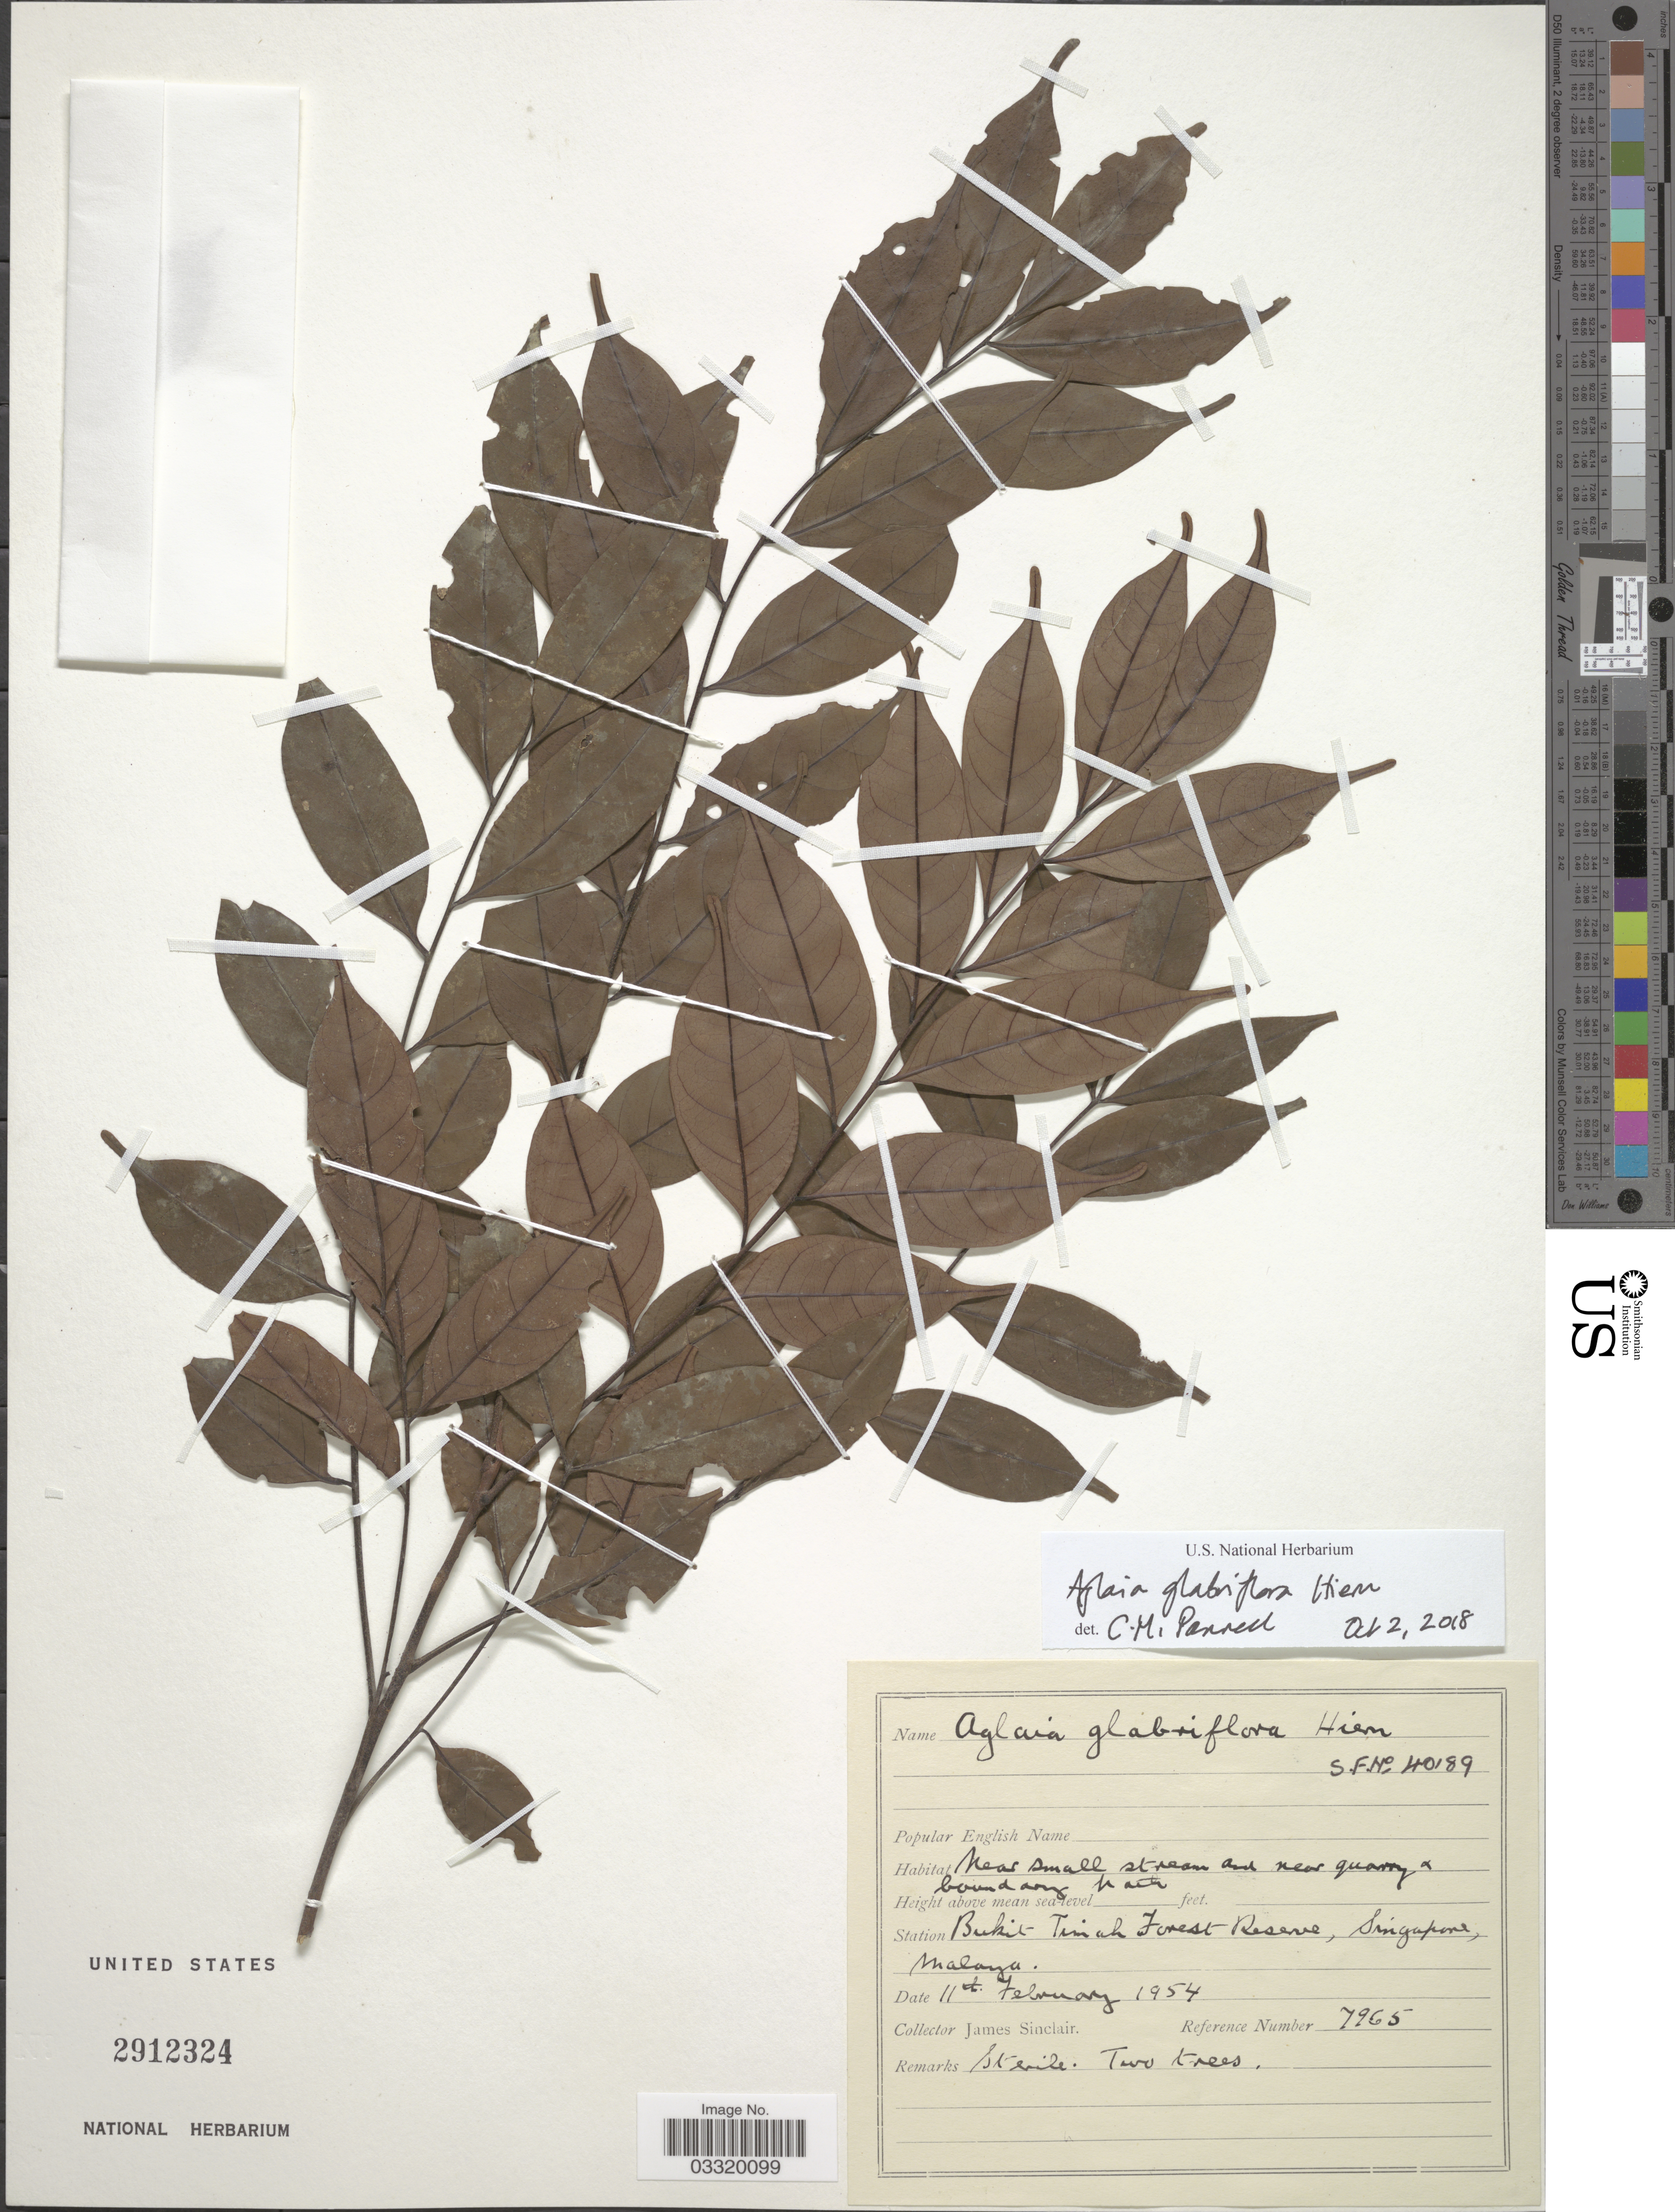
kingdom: Plantae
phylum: Tracheophyta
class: Magnoliopsida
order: Sapindales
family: Meliaceae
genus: Aglaia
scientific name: Aglaia glabriflora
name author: Hiern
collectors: J. Sinclair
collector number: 7965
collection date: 1954-02-11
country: Singapore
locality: Station Bukit Timah Forest Reserve, Singapore, Malaya.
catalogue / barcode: US 2912324